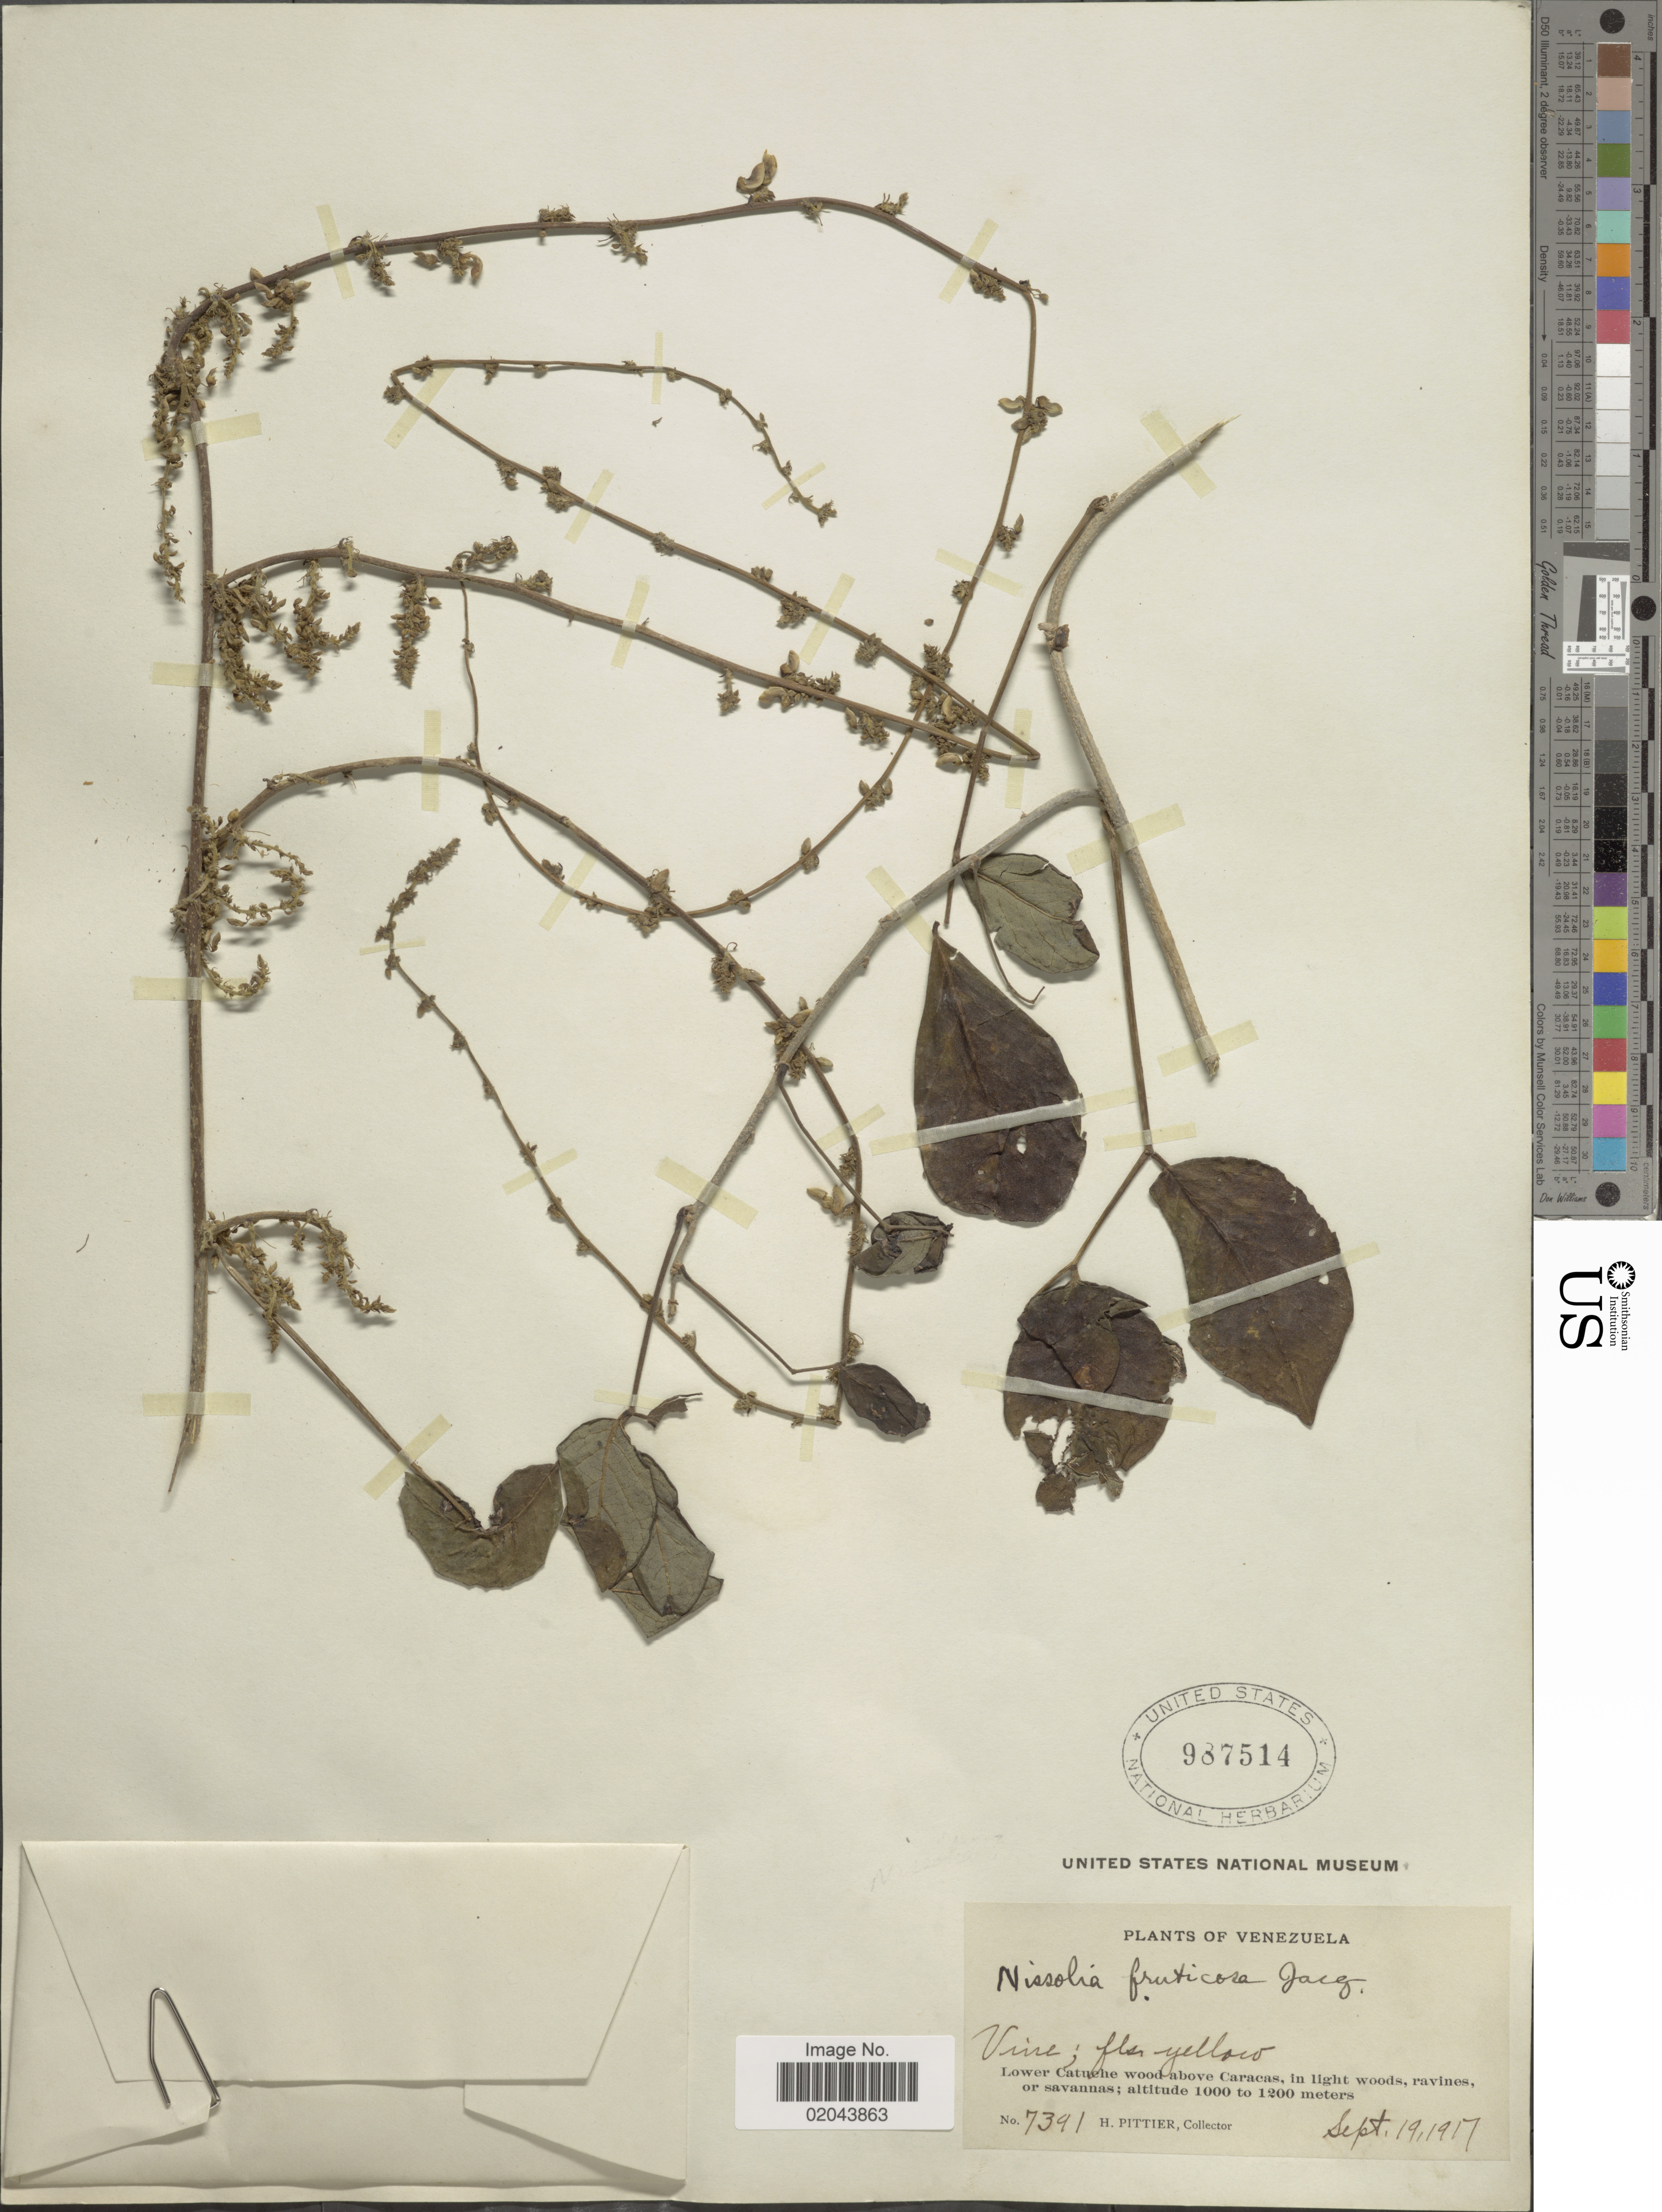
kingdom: Plantae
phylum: Tracheophyta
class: Magnoliopsida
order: Fabales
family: Fabaceae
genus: Nissolia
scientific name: Nissolia fruticosa var. fruticosa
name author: Jacq.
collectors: H. F. Pittier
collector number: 7391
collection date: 1917-09-19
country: Venezuela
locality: Lower Catuche wood above Caracas, in light woods, ravines, or savannas.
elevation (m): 1000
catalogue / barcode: US 987514